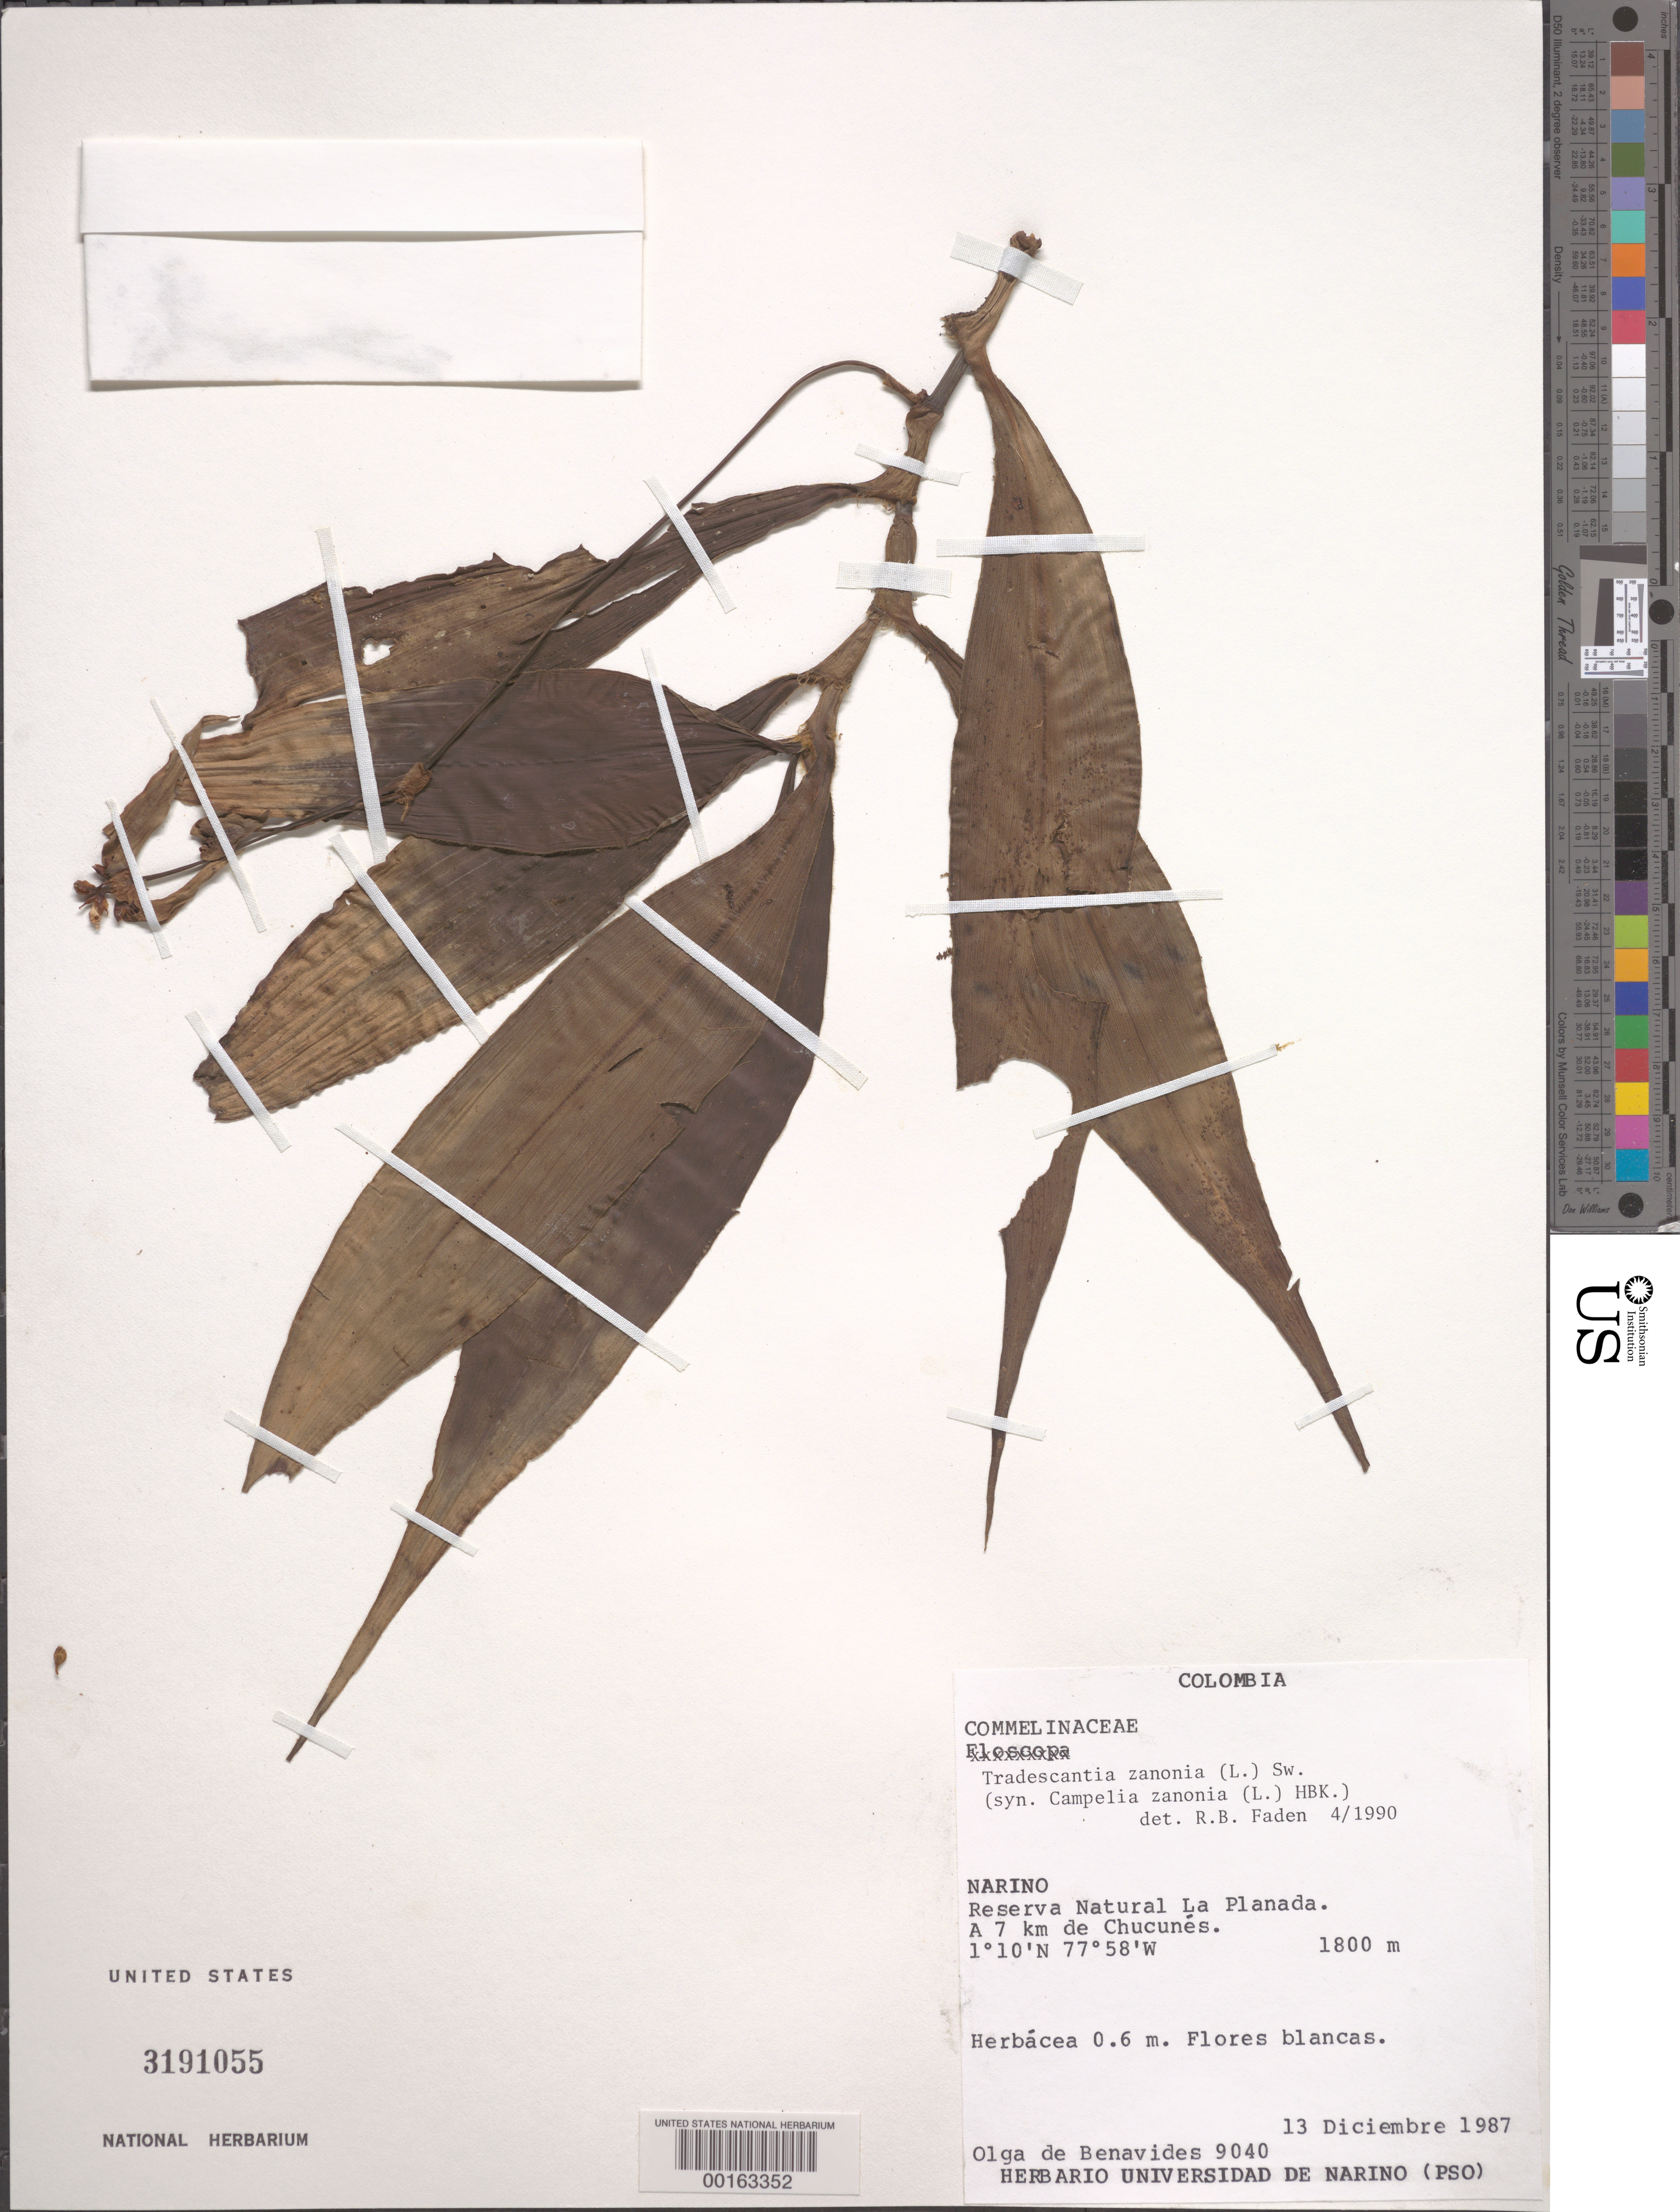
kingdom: Plantae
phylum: Tracheophyta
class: Liliopsida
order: Commelinales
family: Commelinaceae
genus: Tradescantia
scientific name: Tradescantia zanonia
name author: (L.) Sw.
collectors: Olga S. de Benavides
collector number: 9040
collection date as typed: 13 Dec 1987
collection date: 1987-12-13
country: Colombia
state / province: Nariño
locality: Reserva Natural la Planada, 7 km from Chucunes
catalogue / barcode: US 3191055